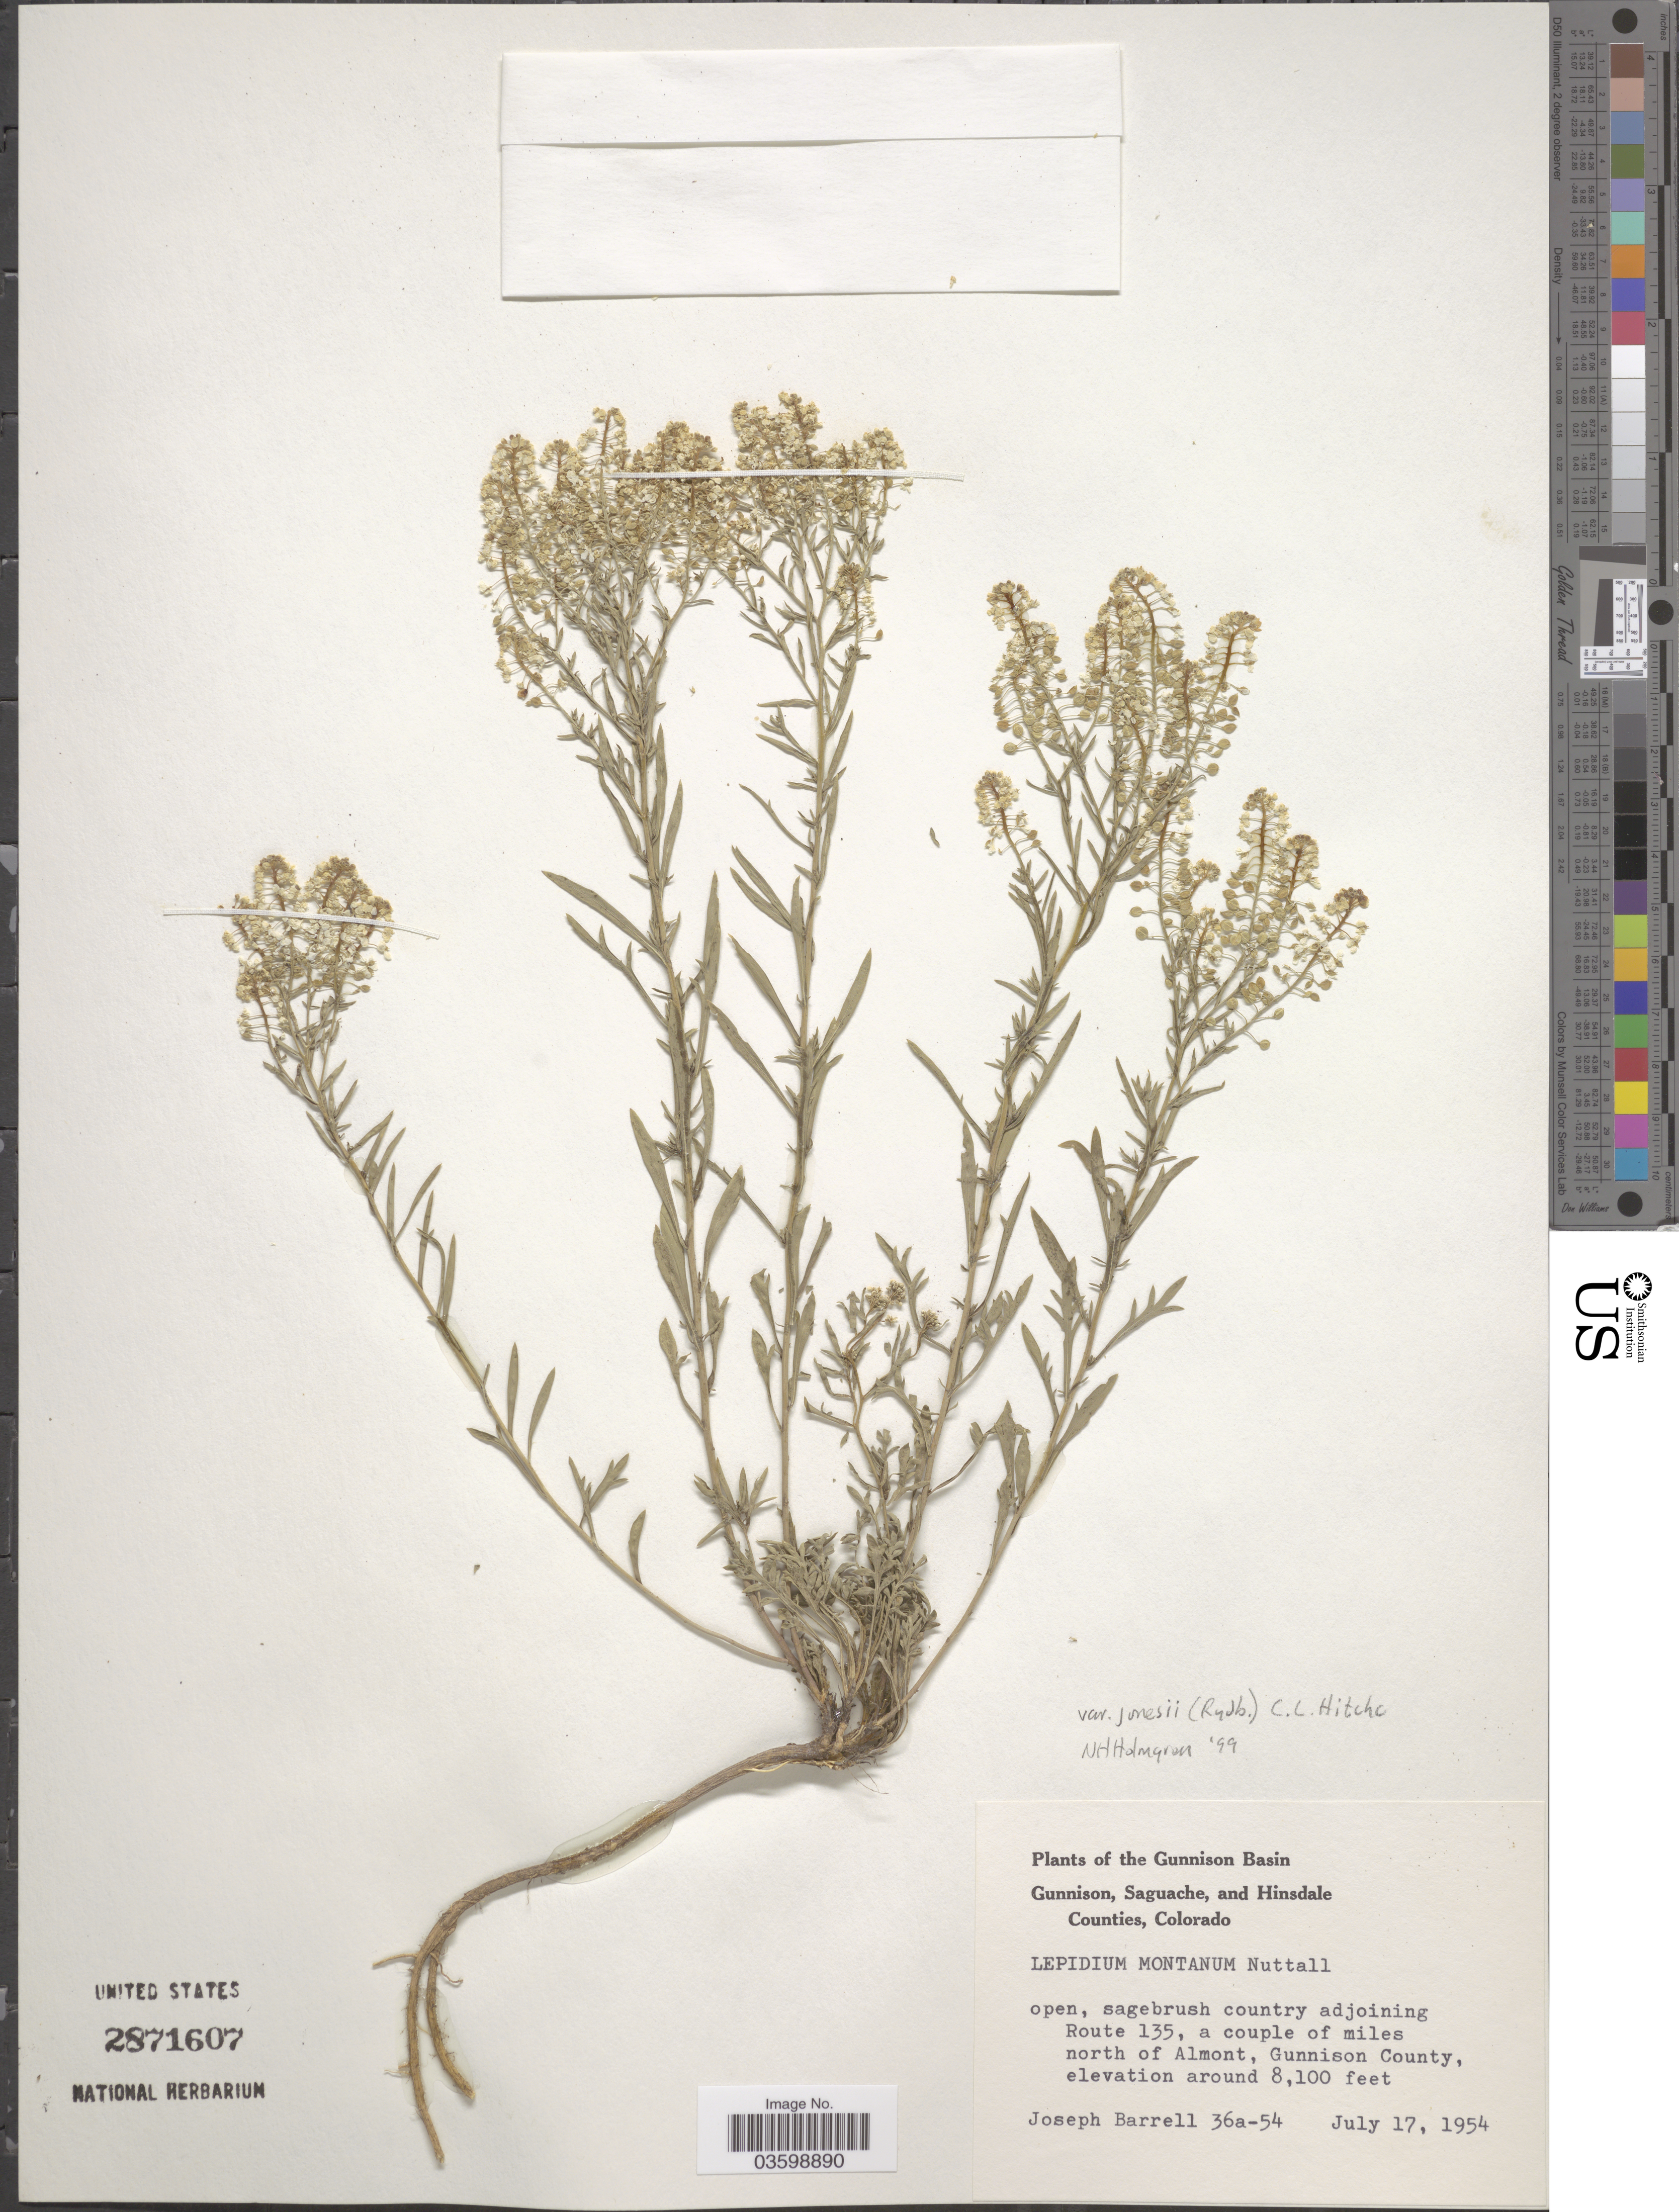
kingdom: Plantae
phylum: Tracheophyta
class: Magnoliopsida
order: Brassicales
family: Brassicaceae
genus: Lepidium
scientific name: Lepidium montanum var. jonesii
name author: (Rydb.) C.L. Hitchc.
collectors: J. Barrell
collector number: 36a-54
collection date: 1954-07-17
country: United States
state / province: Colorado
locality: The Gunnison Basin. Open, sagebrush country adjoining Route 135, a couple of miles north of Almont, Gunnison County.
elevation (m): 2469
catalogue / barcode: US 2871607